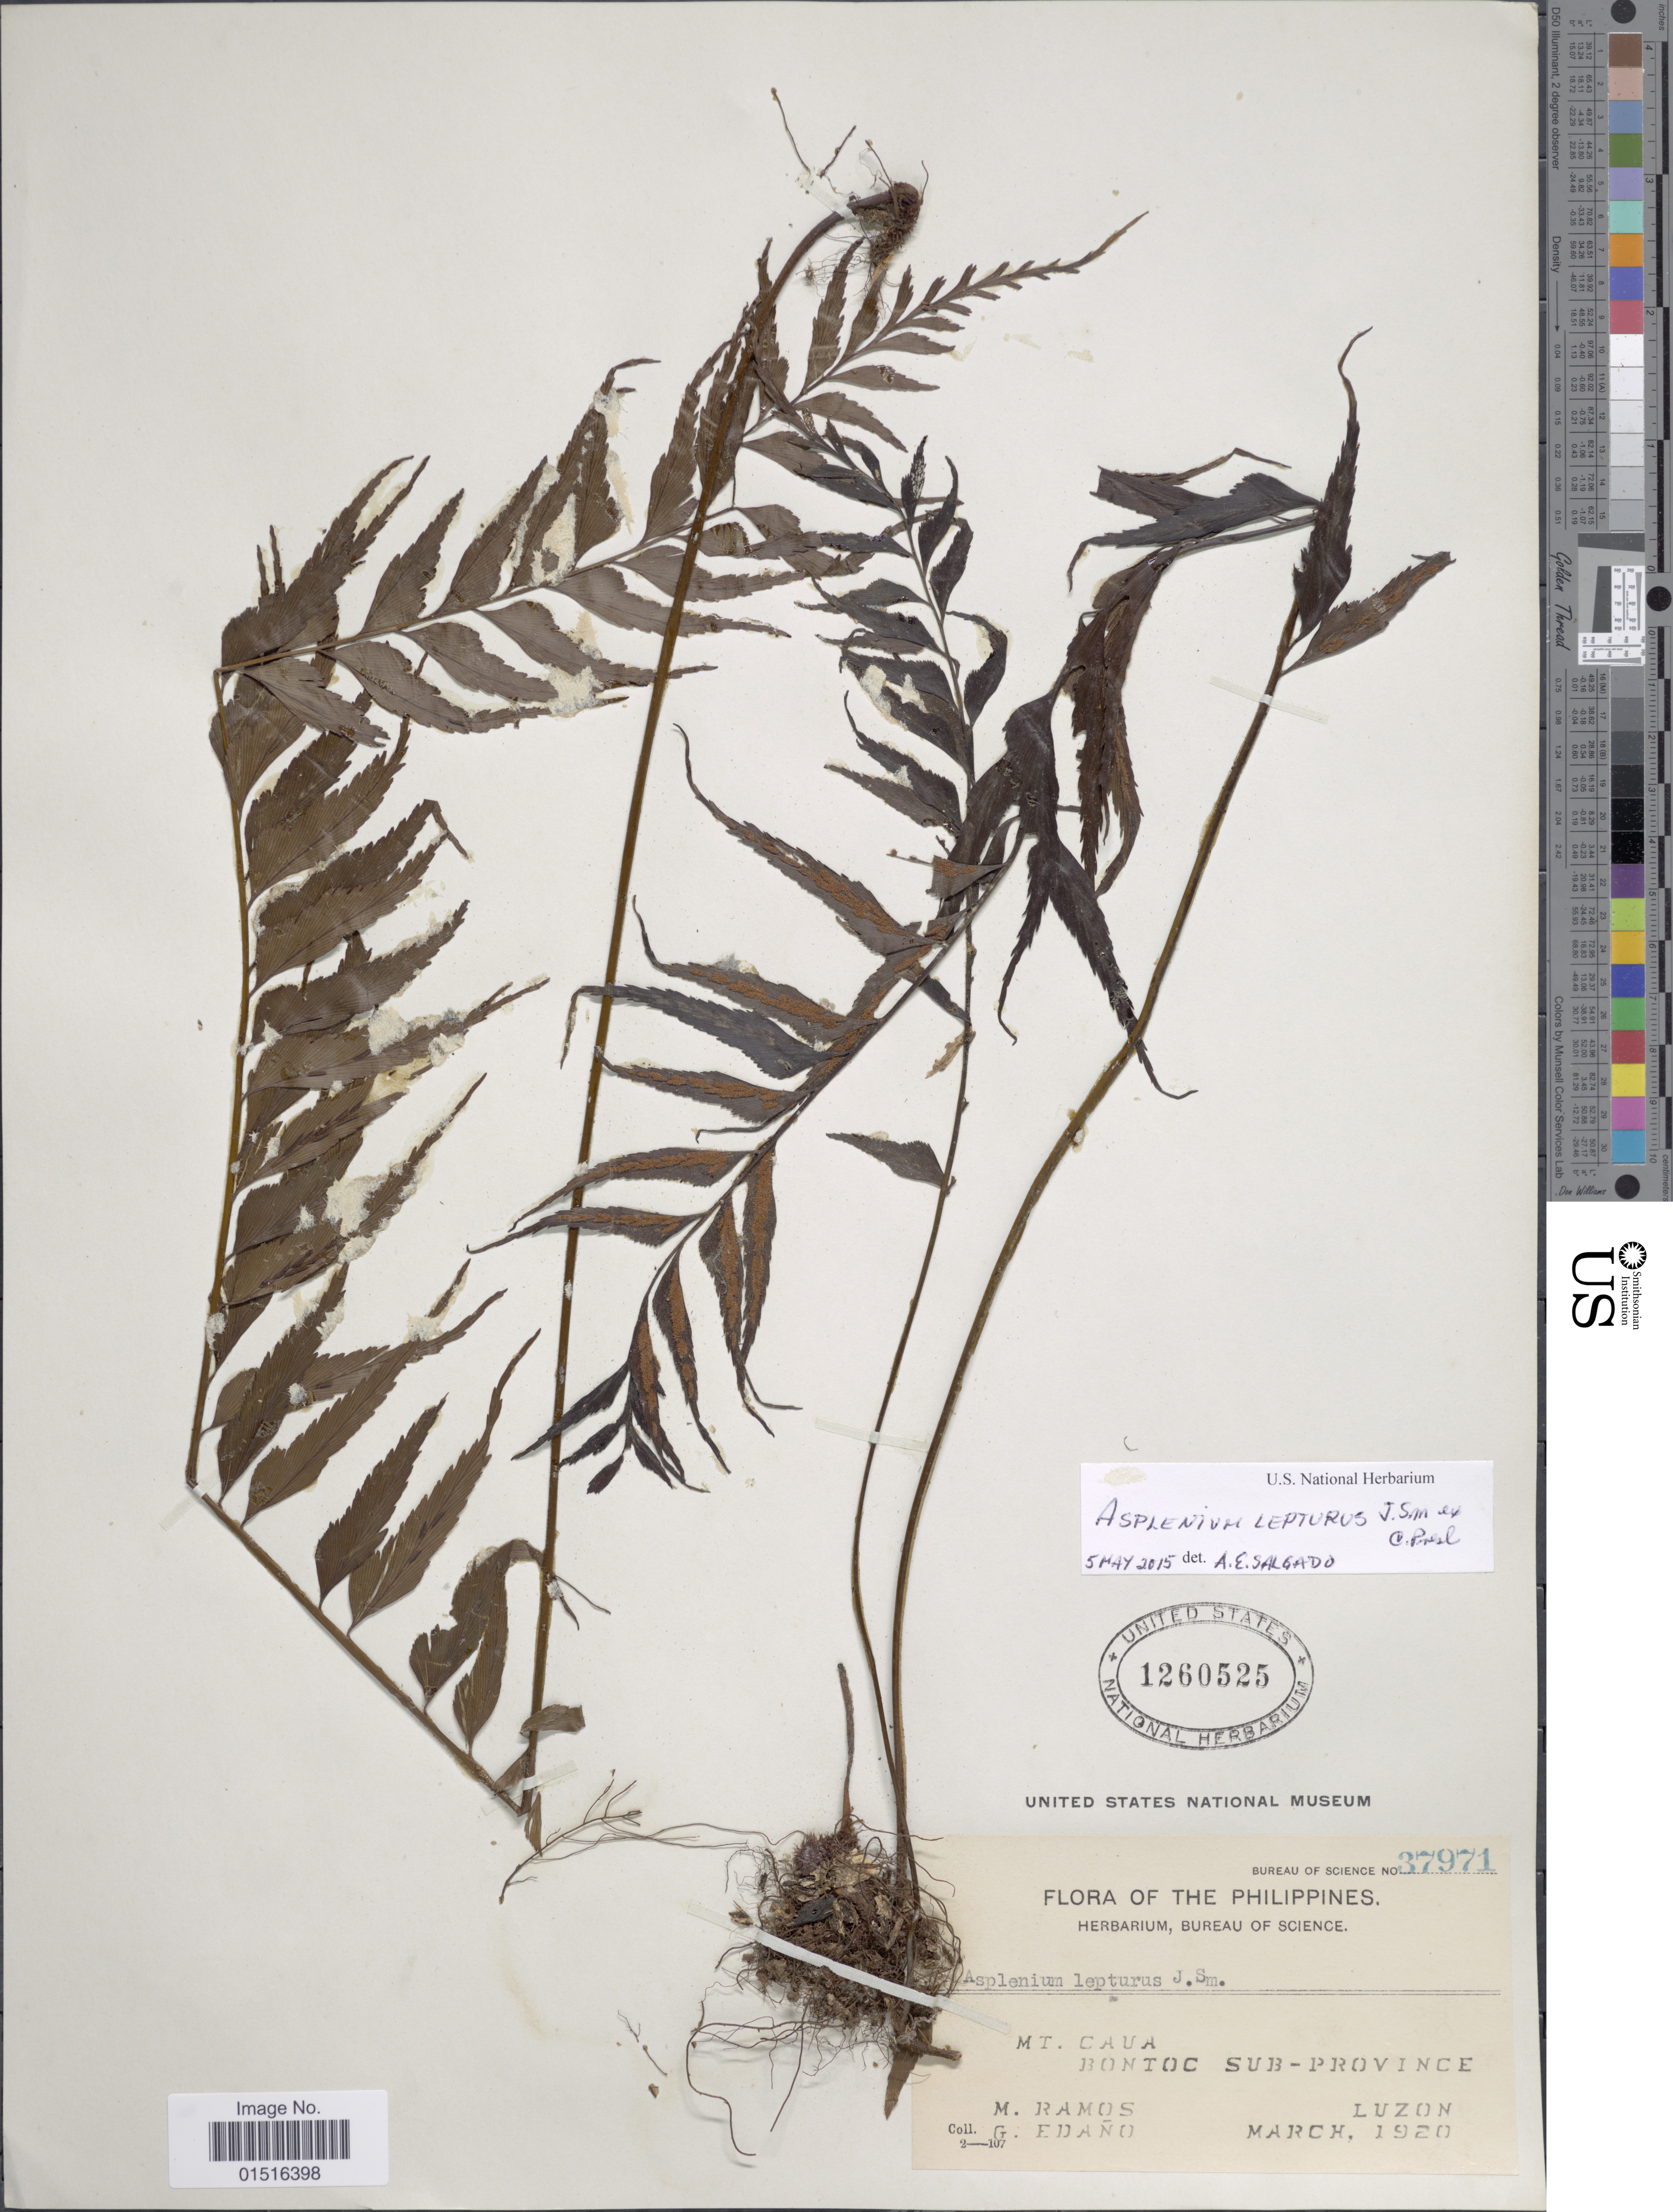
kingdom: Plantae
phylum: Tracheophyta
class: Polypodiopsida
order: Polypodiales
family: Aspleniaceae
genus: Asplenium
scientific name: Asplenium lepturus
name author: J. Sm. ex C. Presl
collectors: M. Ramos & G. Edaño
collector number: Bureau of Science 37971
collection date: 1920-03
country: Philippines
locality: Mt. Caua, Bontoc Sub-province, Luzon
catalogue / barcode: US 1260525